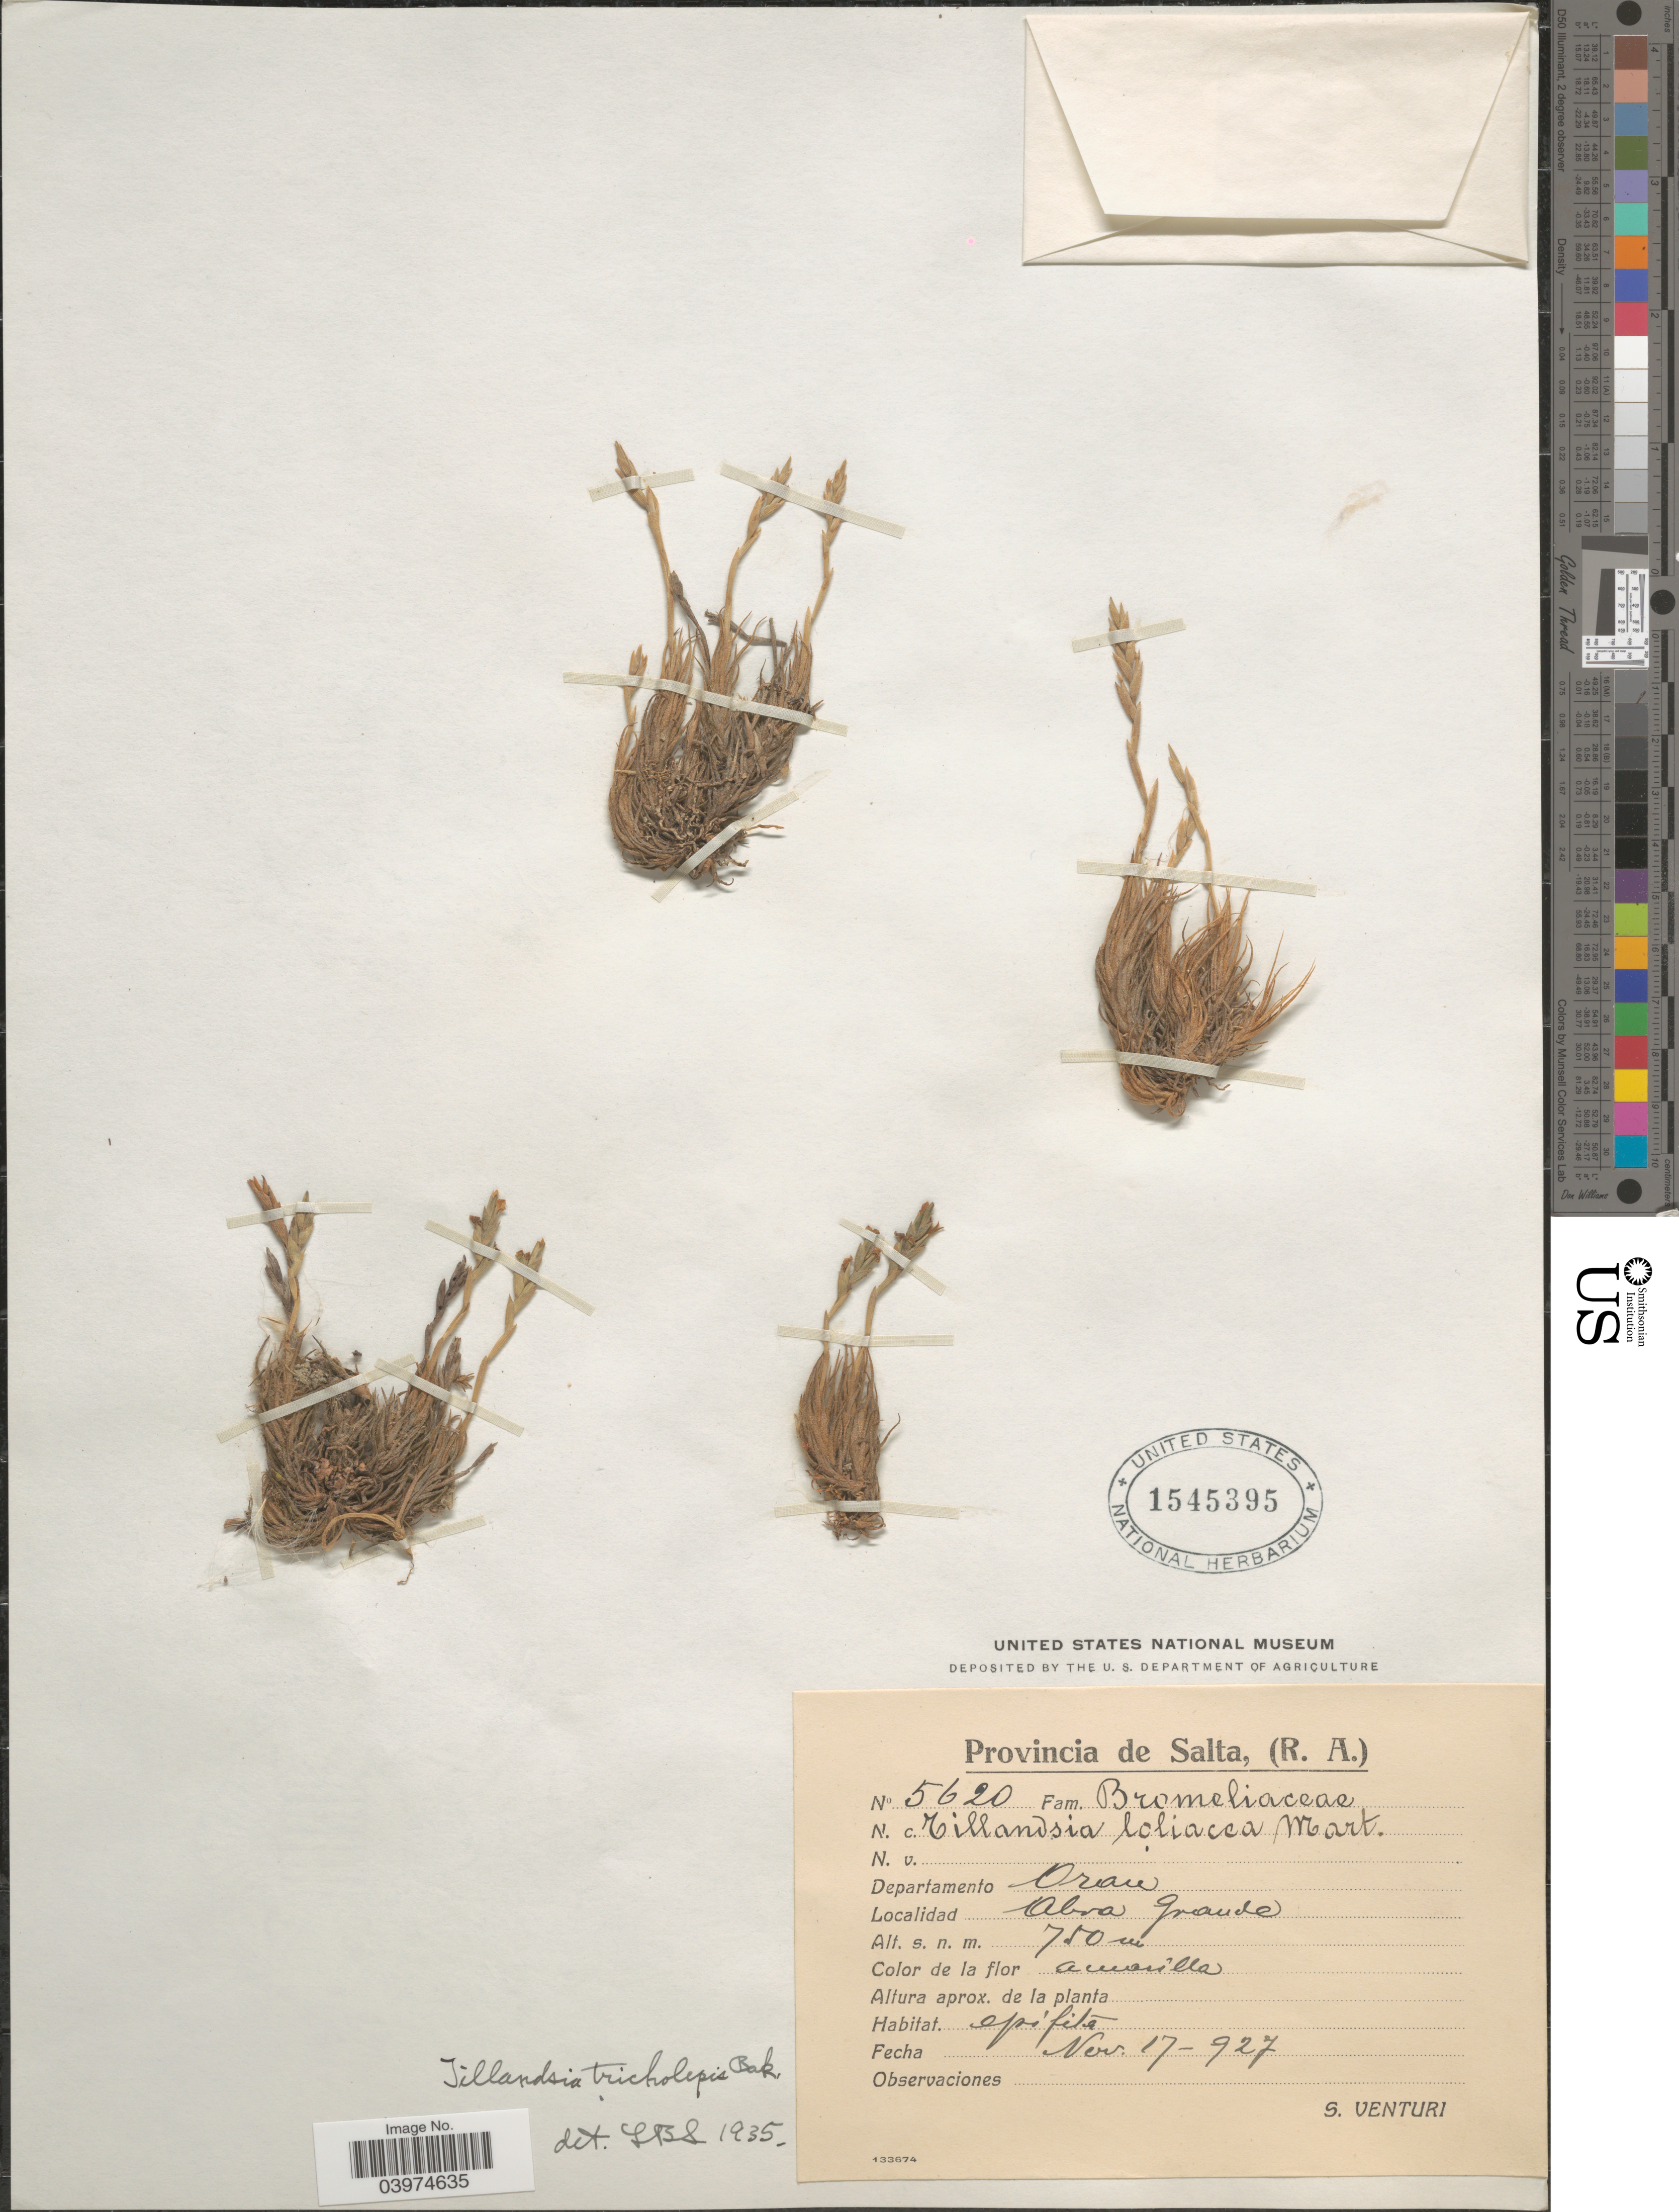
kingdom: Plantae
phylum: Tracheophyta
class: Liliopsida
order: Poales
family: Bromeliaceae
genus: Tillandsia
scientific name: Tillandsia tricholepis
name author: Baker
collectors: S. Venturi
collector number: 5620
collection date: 1927-11-17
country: Argentina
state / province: Salta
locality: (R.A.). Departamento Oran. Abra Grande.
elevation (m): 750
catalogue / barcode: US 1545395